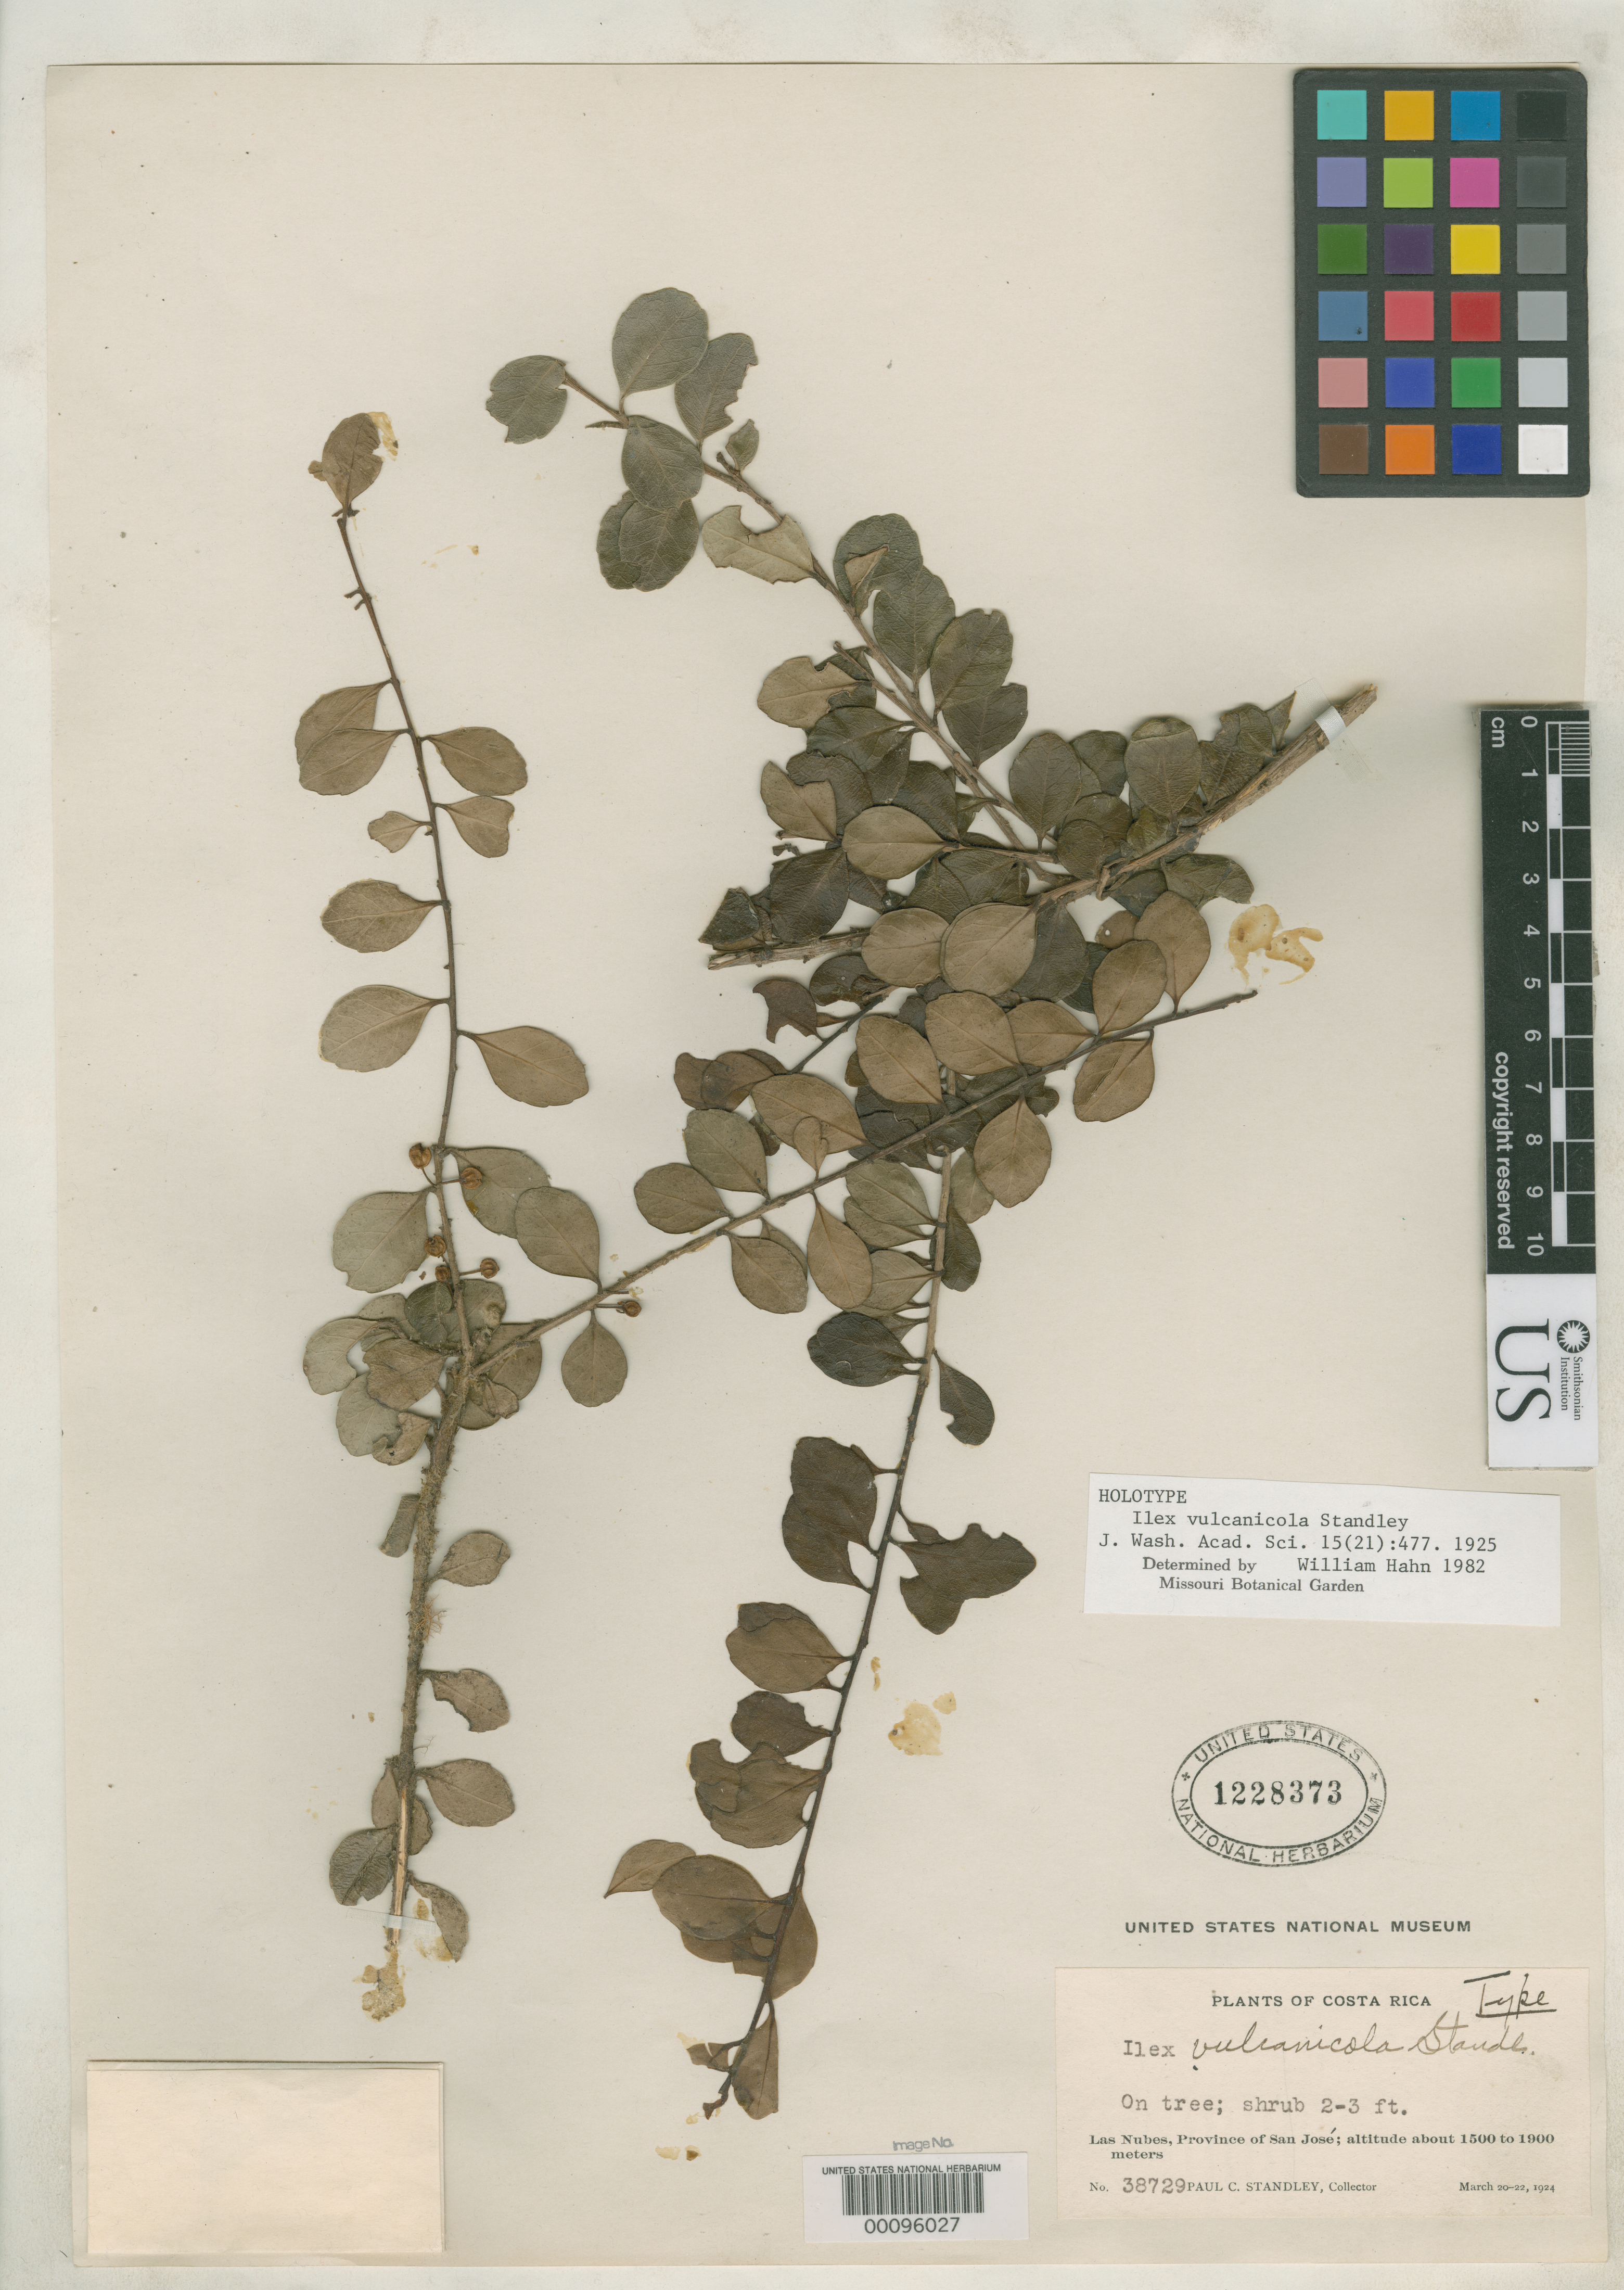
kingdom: Plantae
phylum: Tracheophyta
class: Magnoliopsida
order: Aquifoliales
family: Aquifoliaceae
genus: Ilex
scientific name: Ilex vulcanicola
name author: Standl.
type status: Holotype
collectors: P. C. Standley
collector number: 38729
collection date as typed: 21 Mar 1924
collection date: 1924-03-21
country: Costa Rica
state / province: San José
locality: Las Nubes.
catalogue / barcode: US 1228373